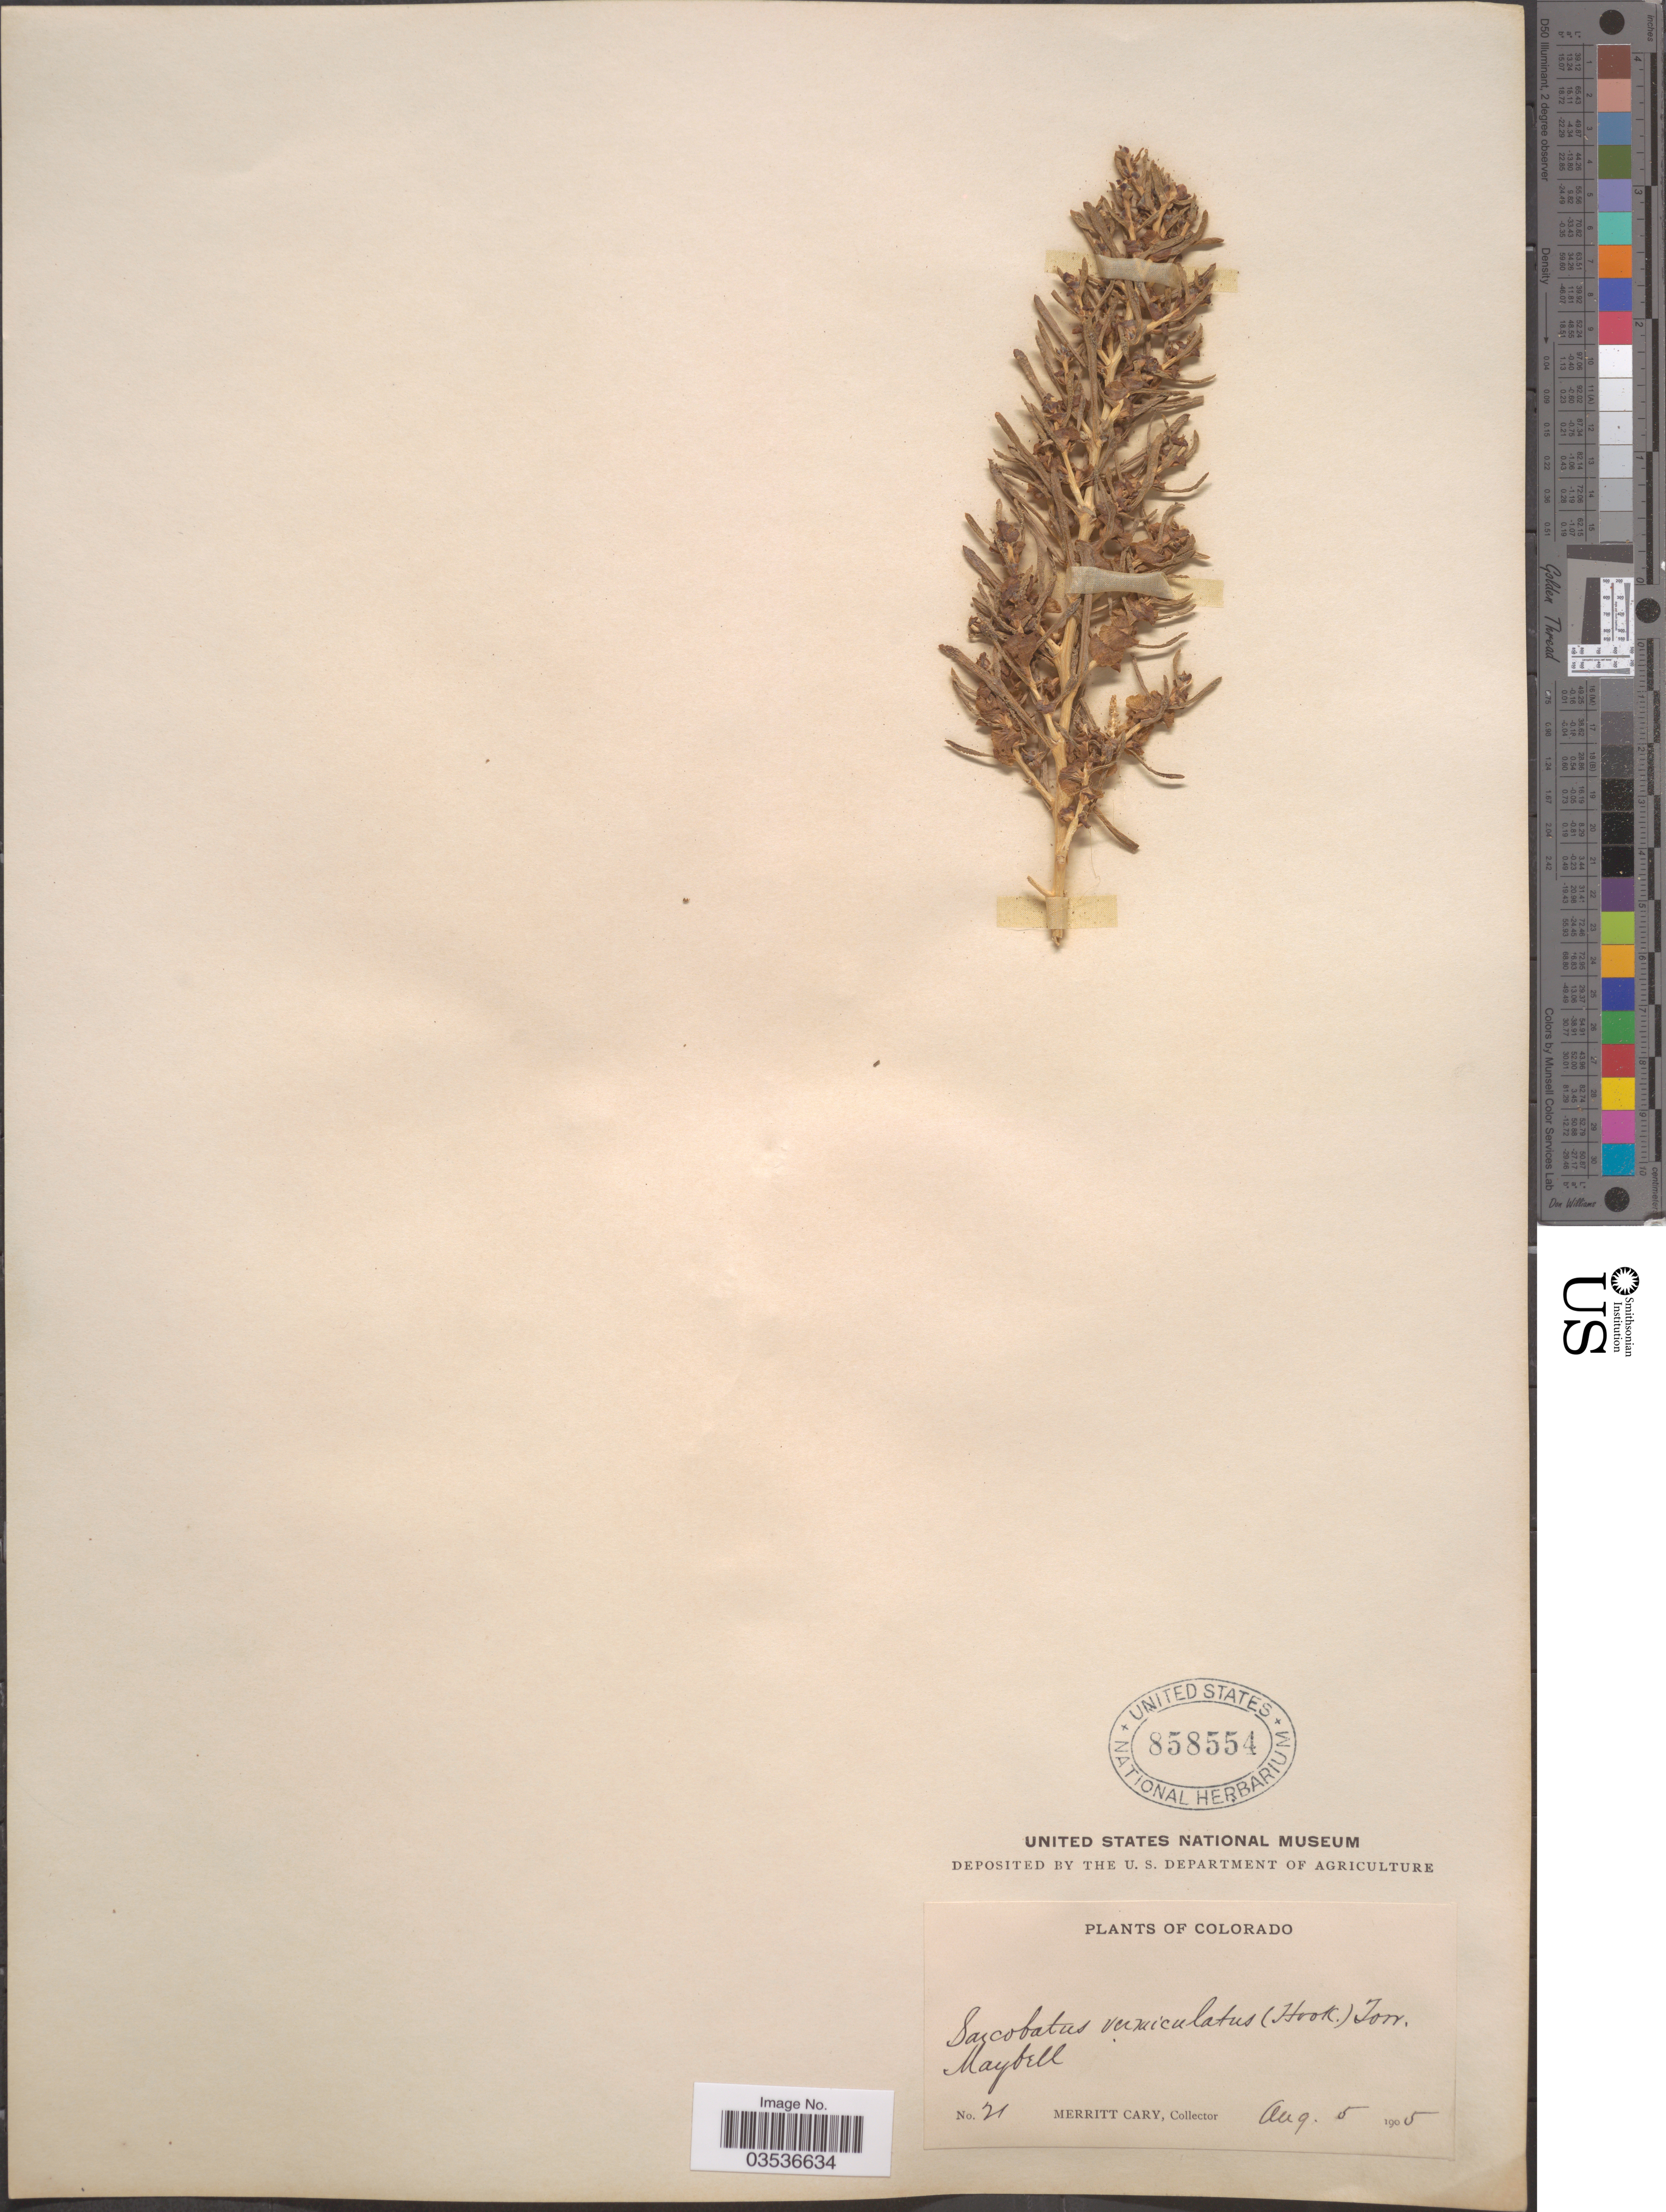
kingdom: Plantae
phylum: Tracheophyta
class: Magnoliopsida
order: Caryophyllales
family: Sarcobataceae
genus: Sarcobatus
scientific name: Sarcobatus vermiculatus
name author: (Hook.) Torr.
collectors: M. Cary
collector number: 21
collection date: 1905-08-05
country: United States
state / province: Colorado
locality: Maybell.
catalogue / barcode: US 858554